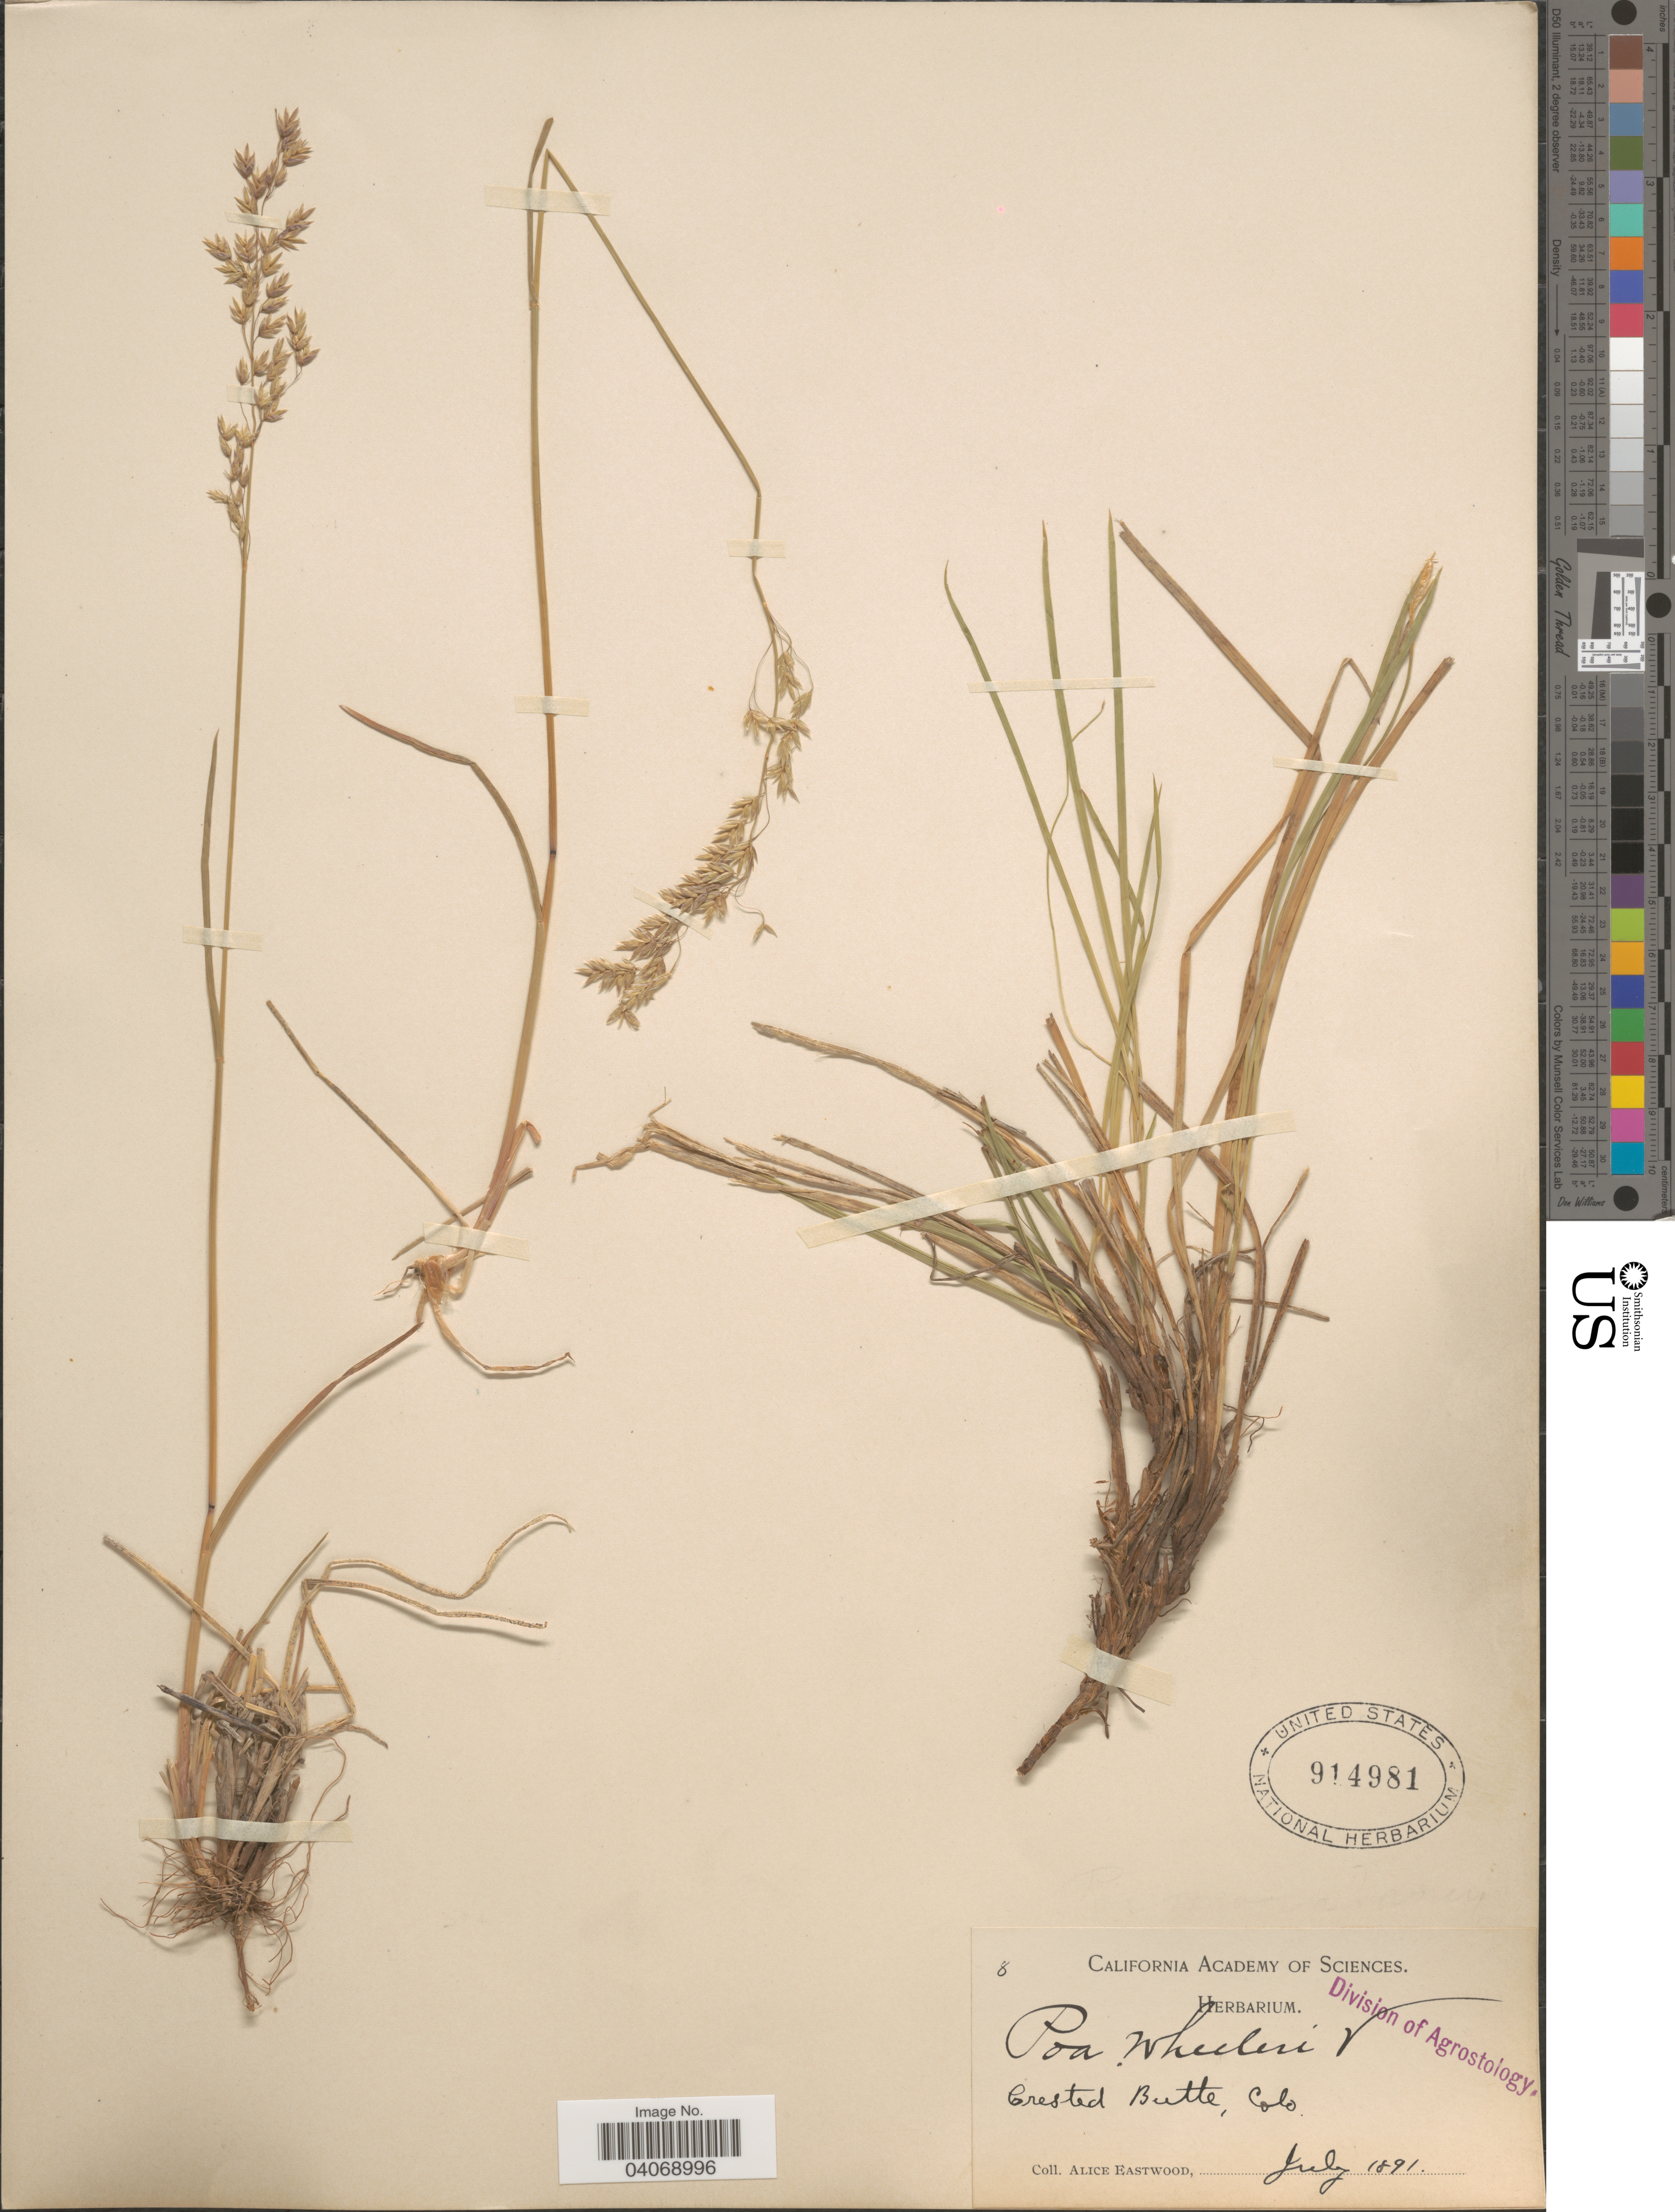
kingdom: Plantae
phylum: Tracheophyta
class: Liliopsida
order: Poales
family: Poaceae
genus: Poa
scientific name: Poa wheeleri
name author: Vasey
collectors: A. Eastwood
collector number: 8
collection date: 1891-07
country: United States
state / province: Colorado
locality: Crested Butte.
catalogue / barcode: US 914981